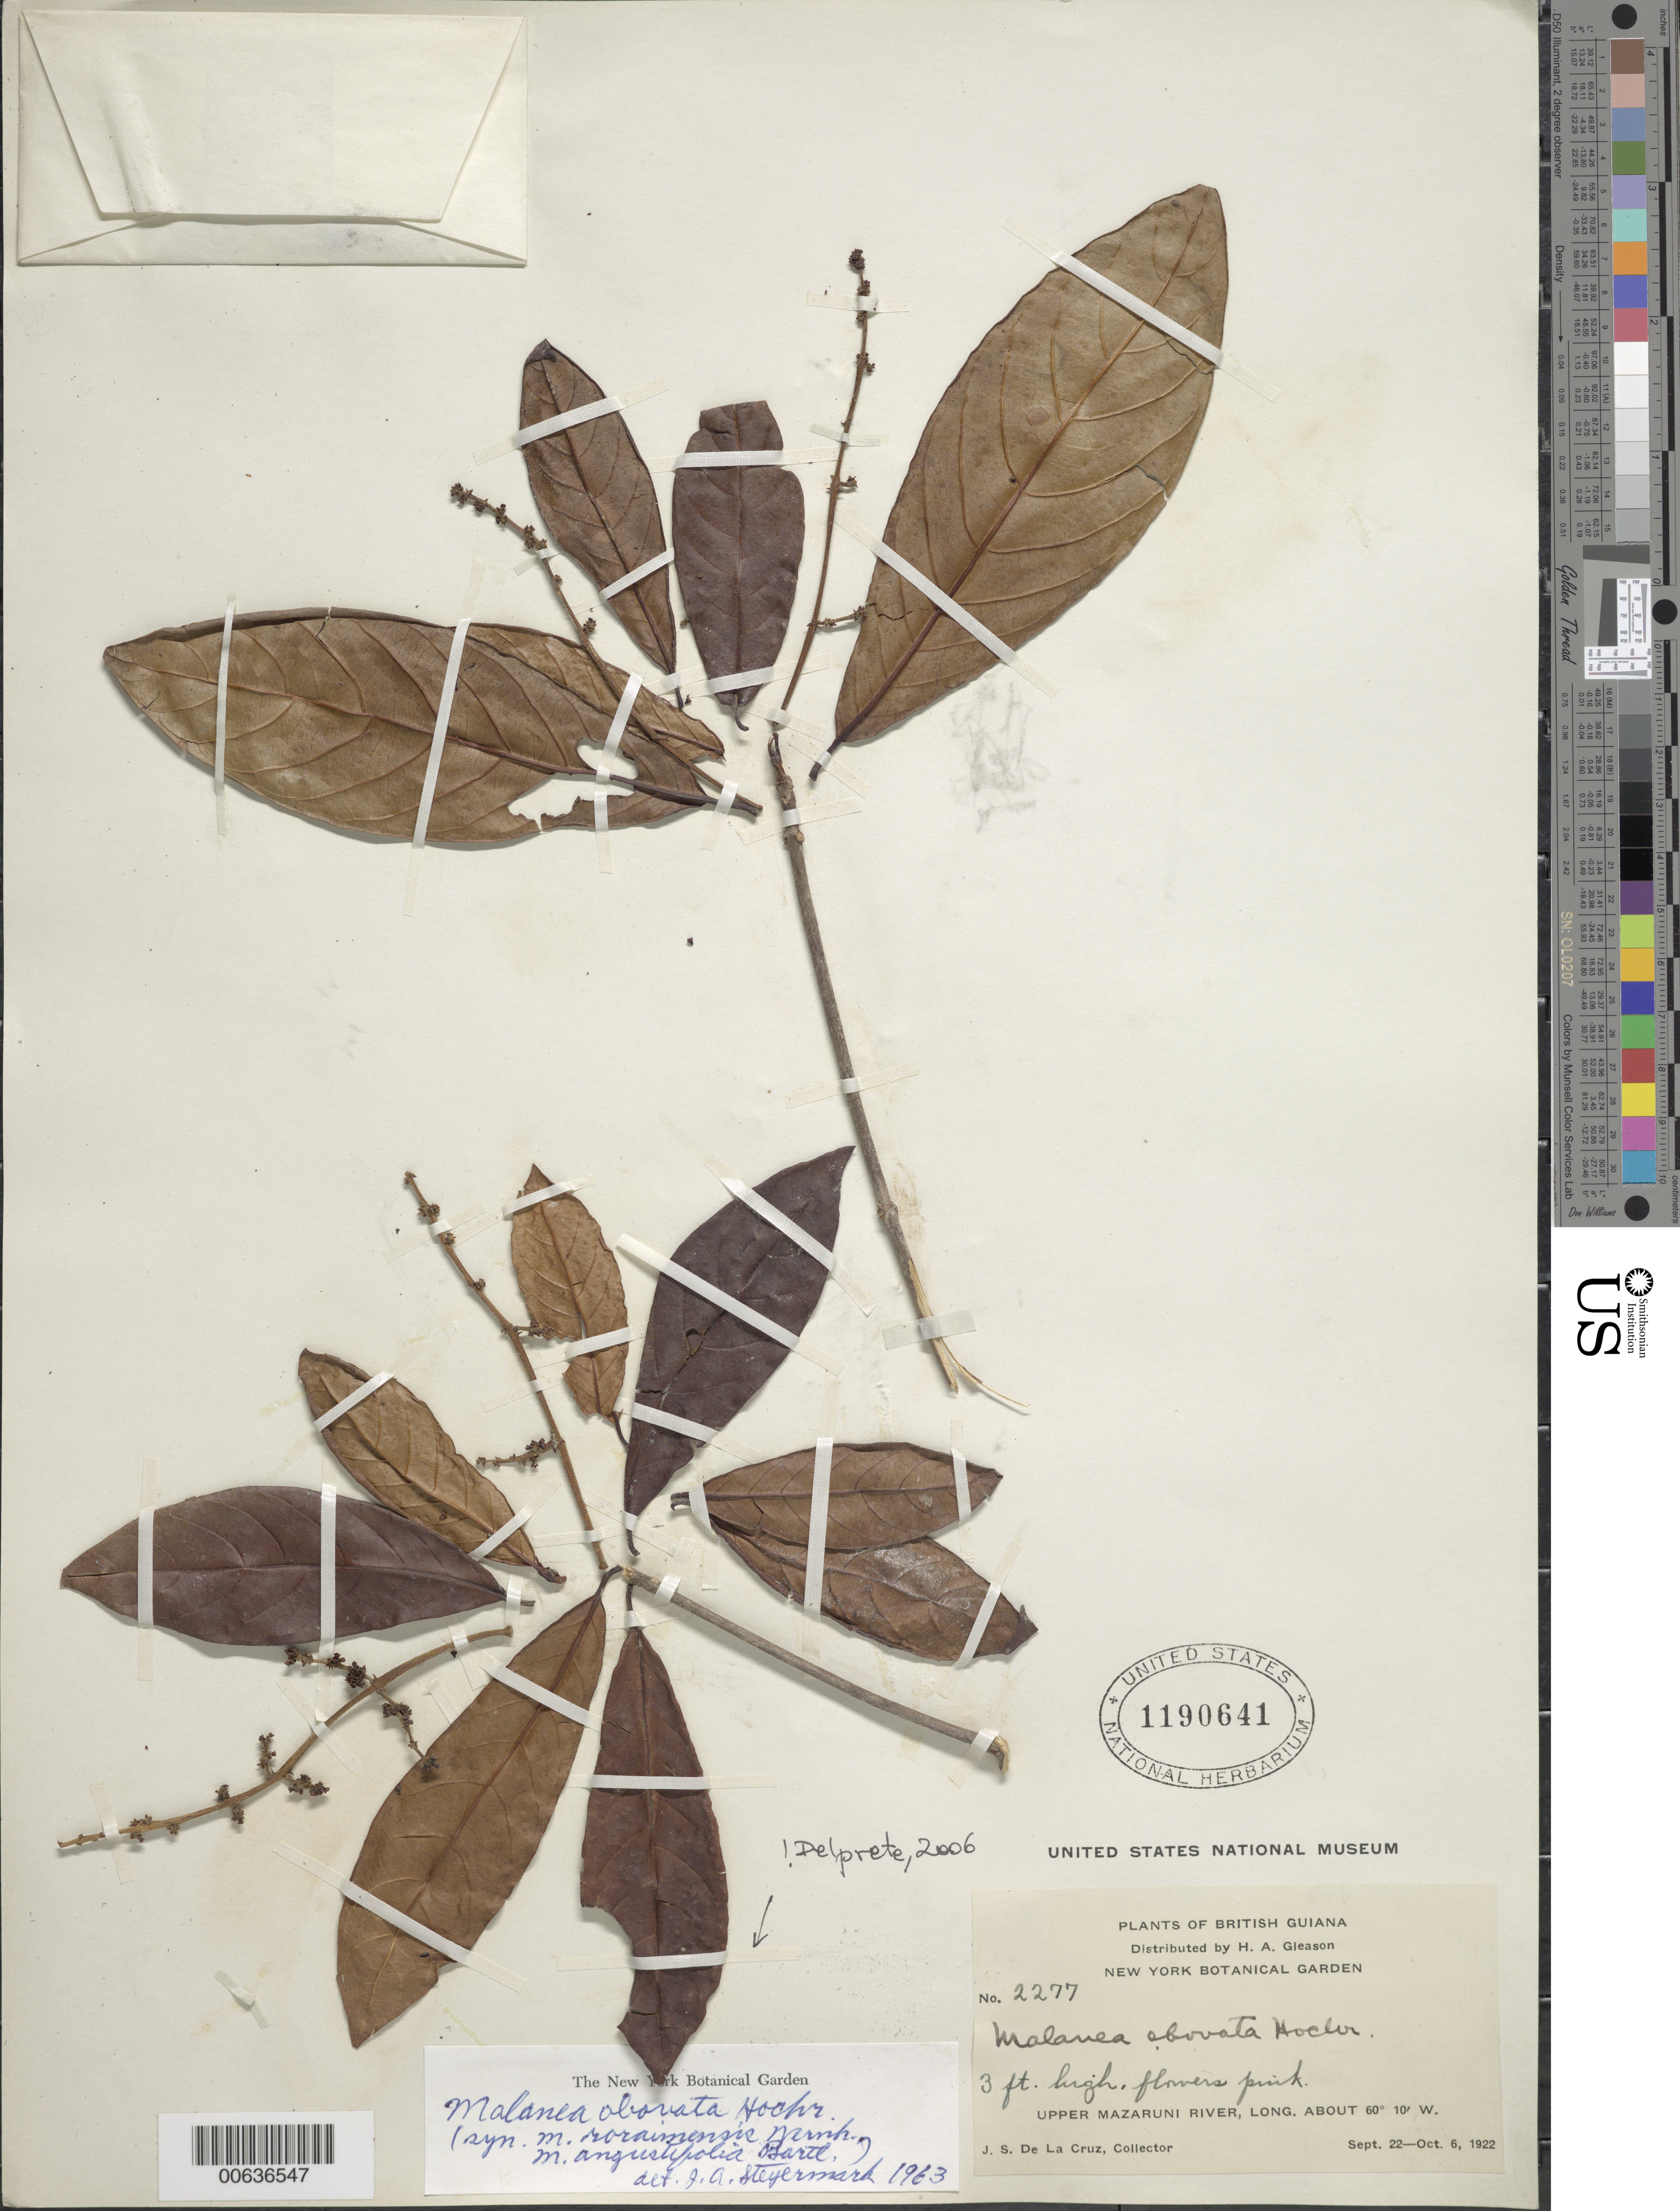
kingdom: Plantae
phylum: Tracheophyta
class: Magnoliopsida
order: Gentianales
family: Rubiaceae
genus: Malanea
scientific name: Malanea obovata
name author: Hochr.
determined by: Delprete, P. G., Herb. de Guyane Cay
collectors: J. S. de la Cruz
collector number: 2277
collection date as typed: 22-Sep-22 to 6-Oct-22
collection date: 1922-09-22/1922-10-06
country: Guyana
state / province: Cuyuni-Mazaruni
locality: Upper Mazaruni R.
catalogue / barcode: US 1190641